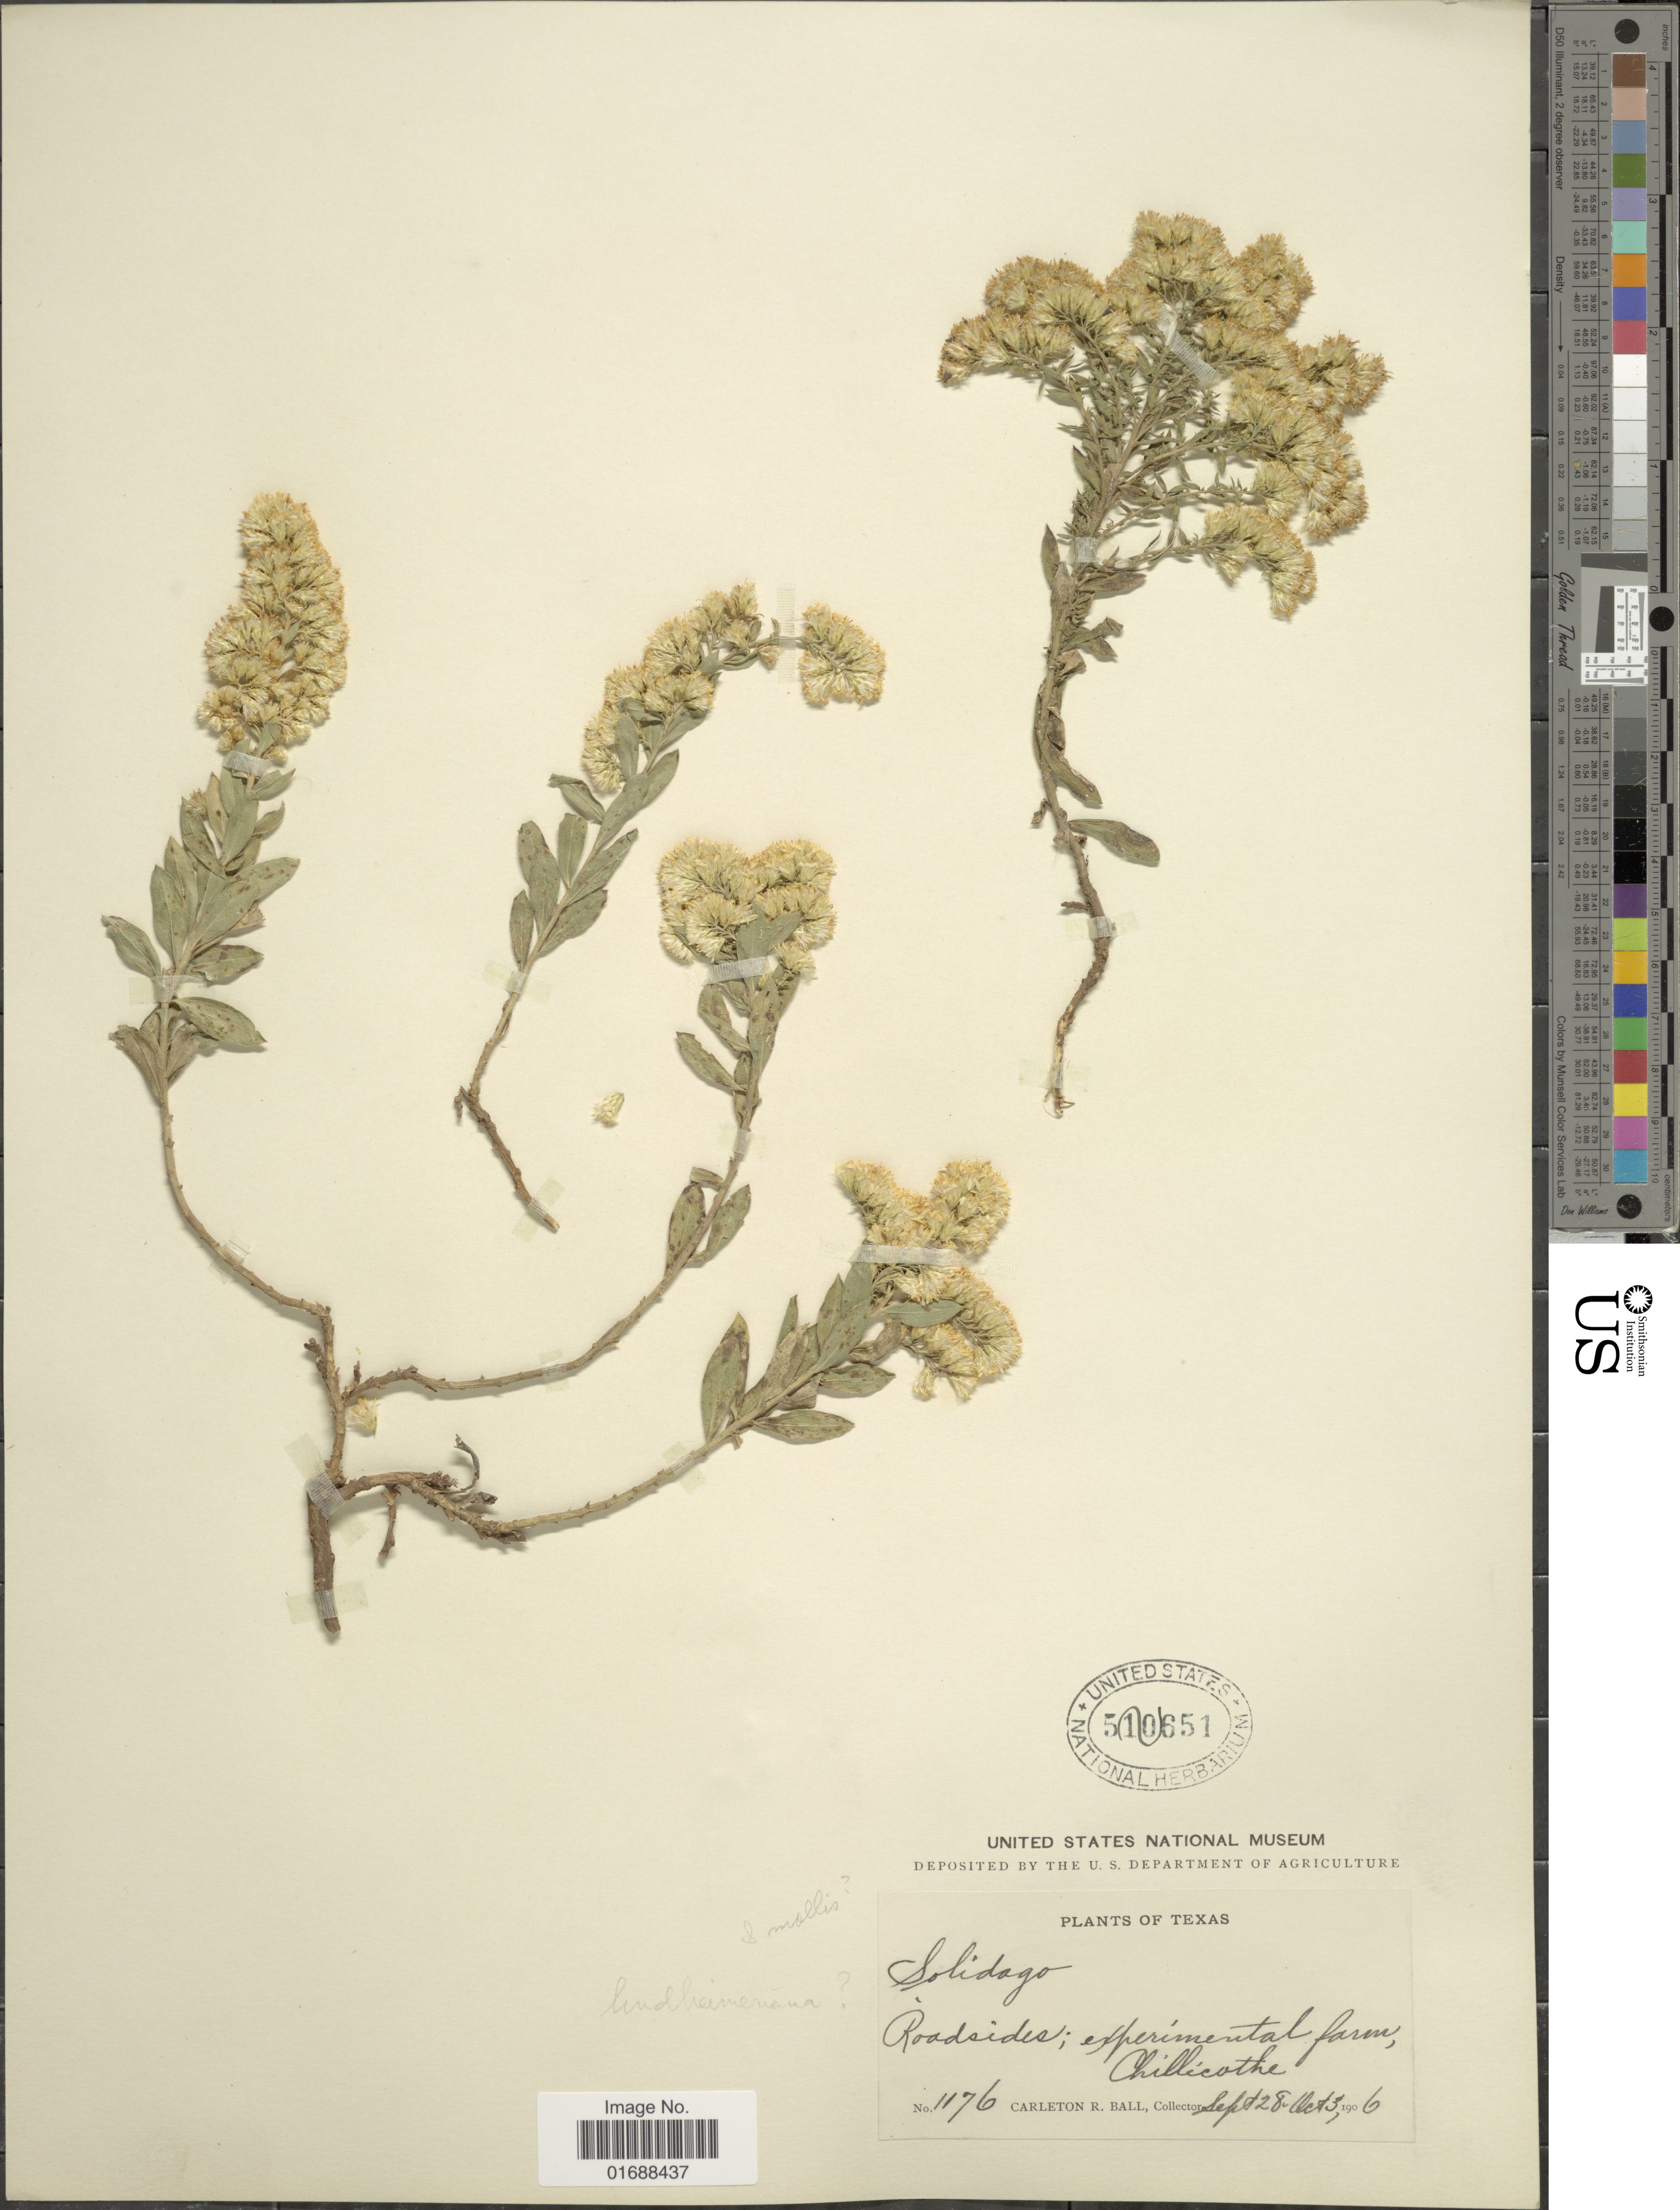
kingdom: Plantae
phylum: Tracheophyta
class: Magnoliopsida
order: Asterales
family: Asteraceae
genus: Solidago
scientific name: Solidago mollis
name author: Bartl.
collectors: C. R. Ball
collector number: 1176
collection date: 1906-09-28/1906-10-03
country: United States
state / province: Texas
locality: Roadsides; experimental farm, Chillicothe.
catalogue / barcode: US 510651